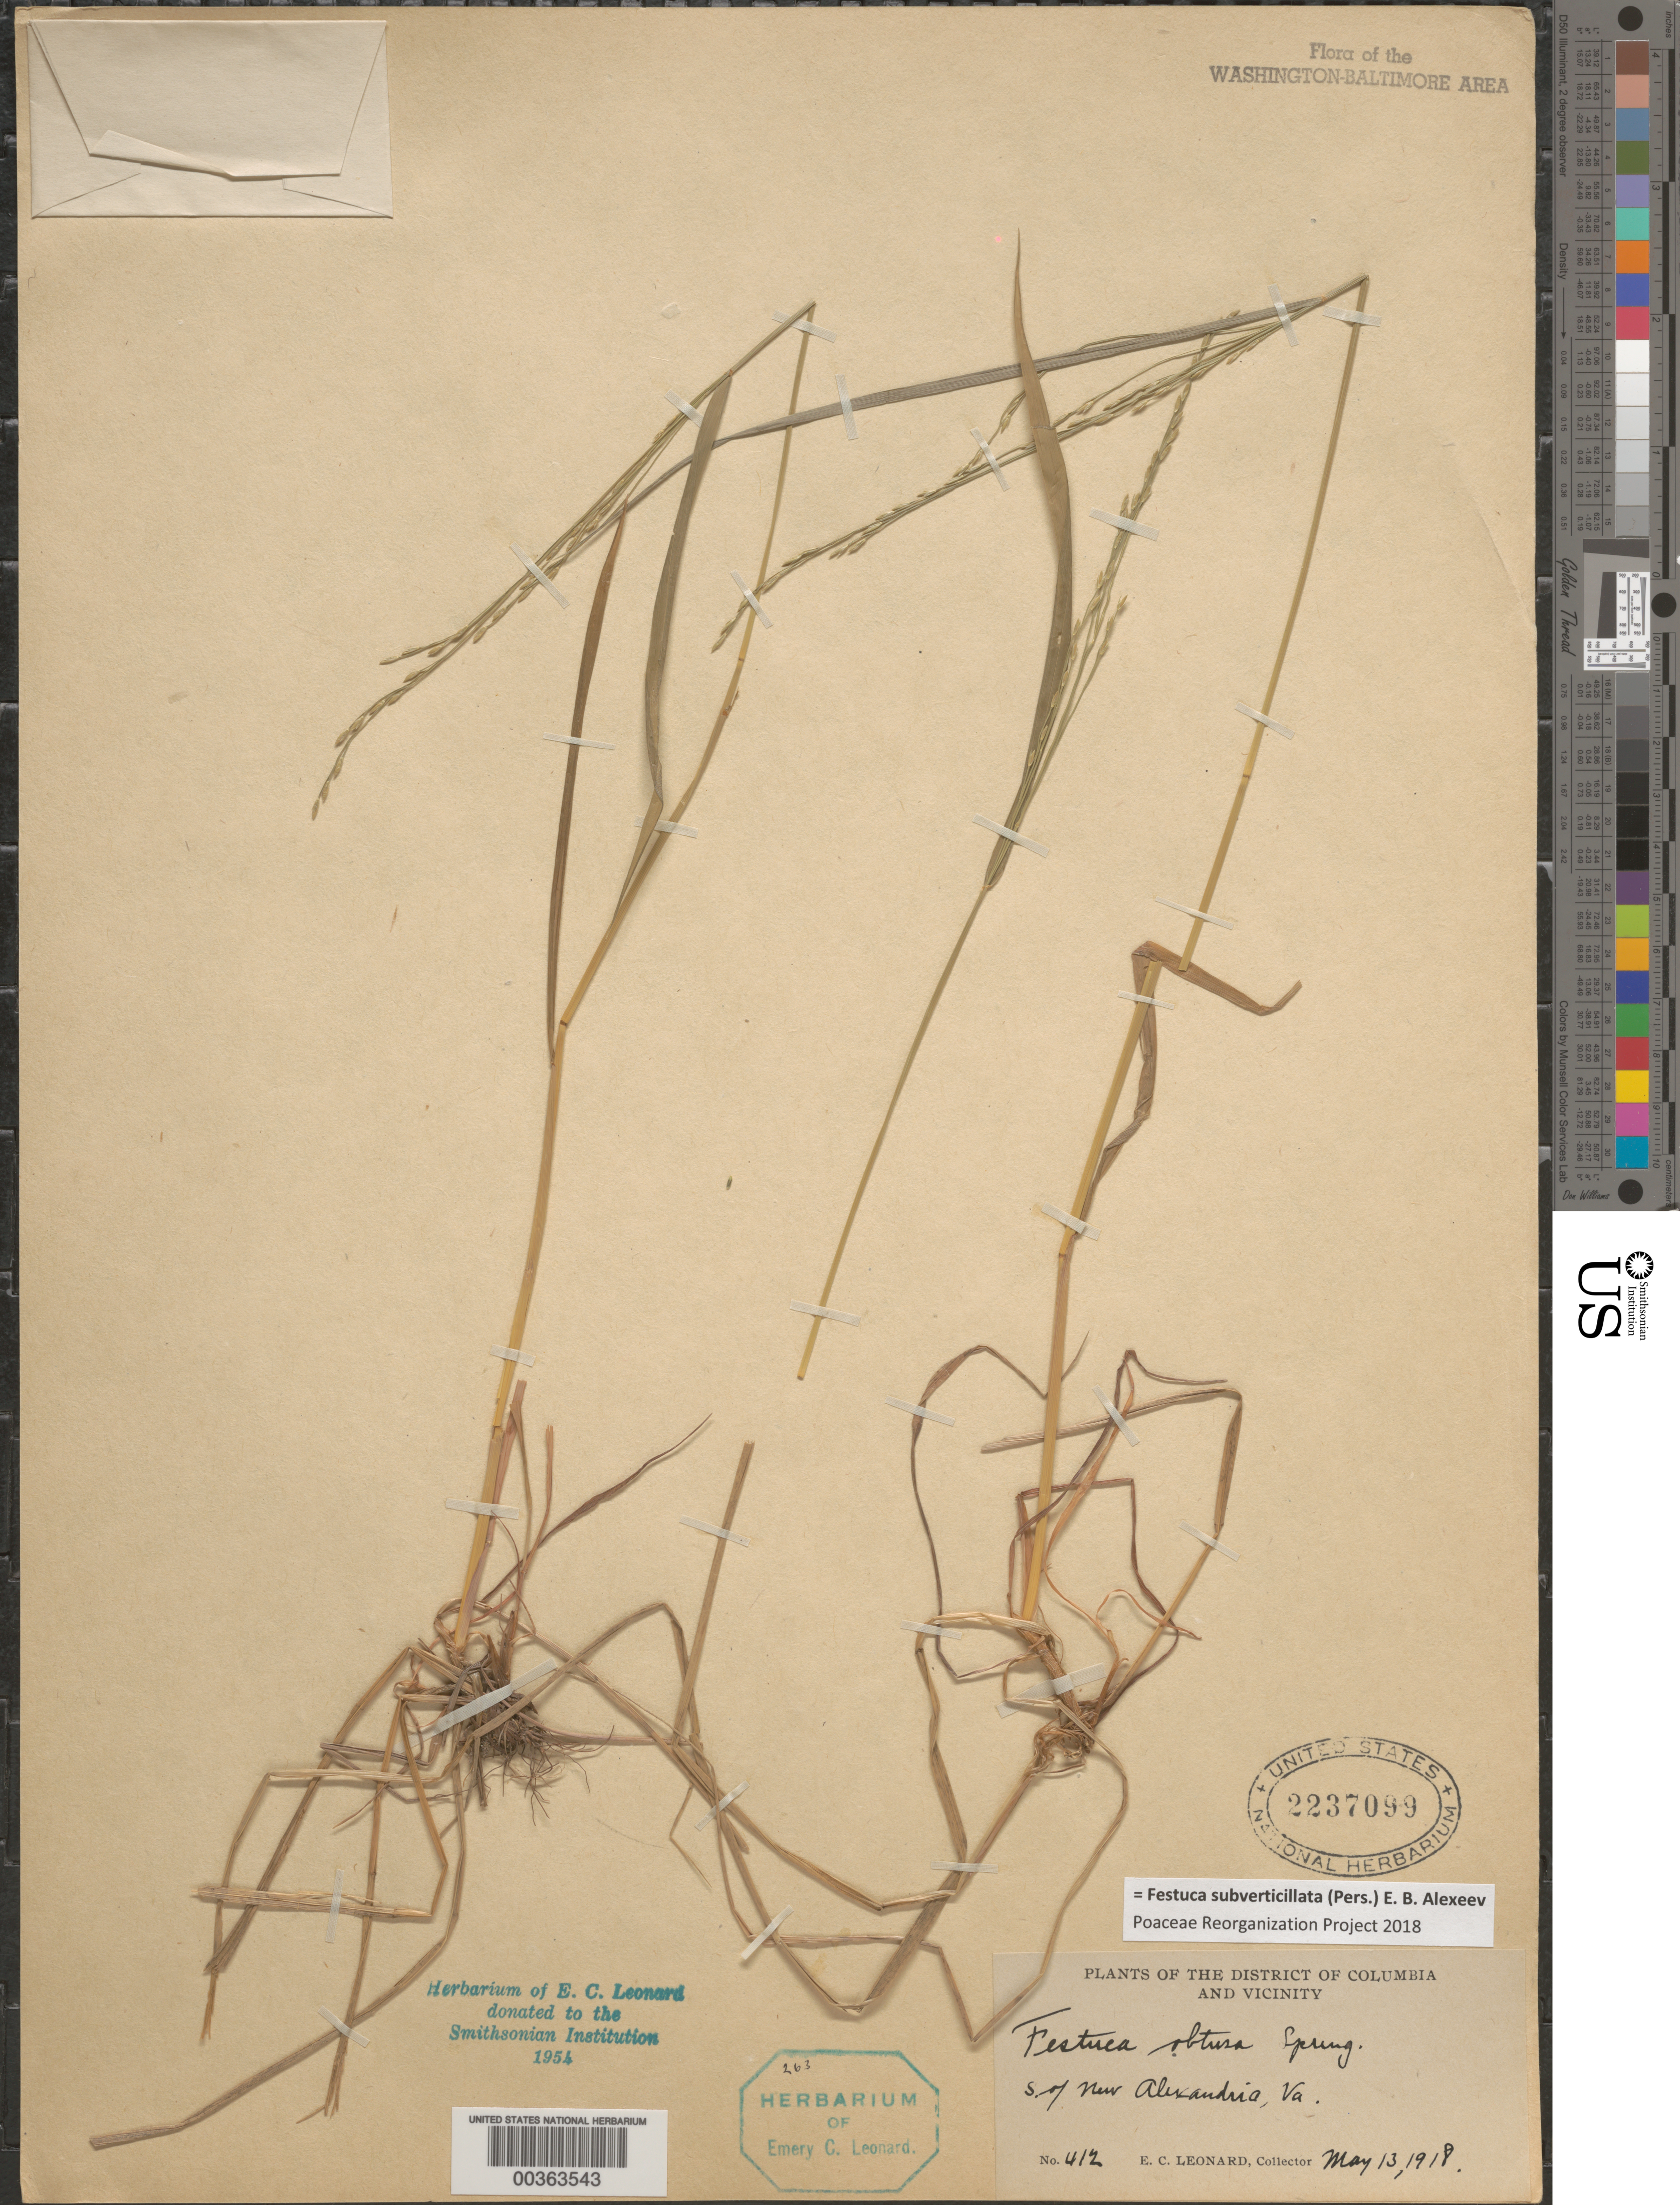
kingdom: Plantae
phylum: Tracheophyta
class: Liliopsida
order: Poales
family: Poaceae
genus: Festuca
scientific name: Festuca subverticillata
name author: (Pers.) E.B. Alexeev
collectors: E. C. Leonard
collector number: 412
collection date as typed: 13 May 1918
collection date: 1918-05-13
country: United States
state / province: Virginia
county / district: Fairfax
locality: South of New Alexandria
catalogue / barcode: US 2237099